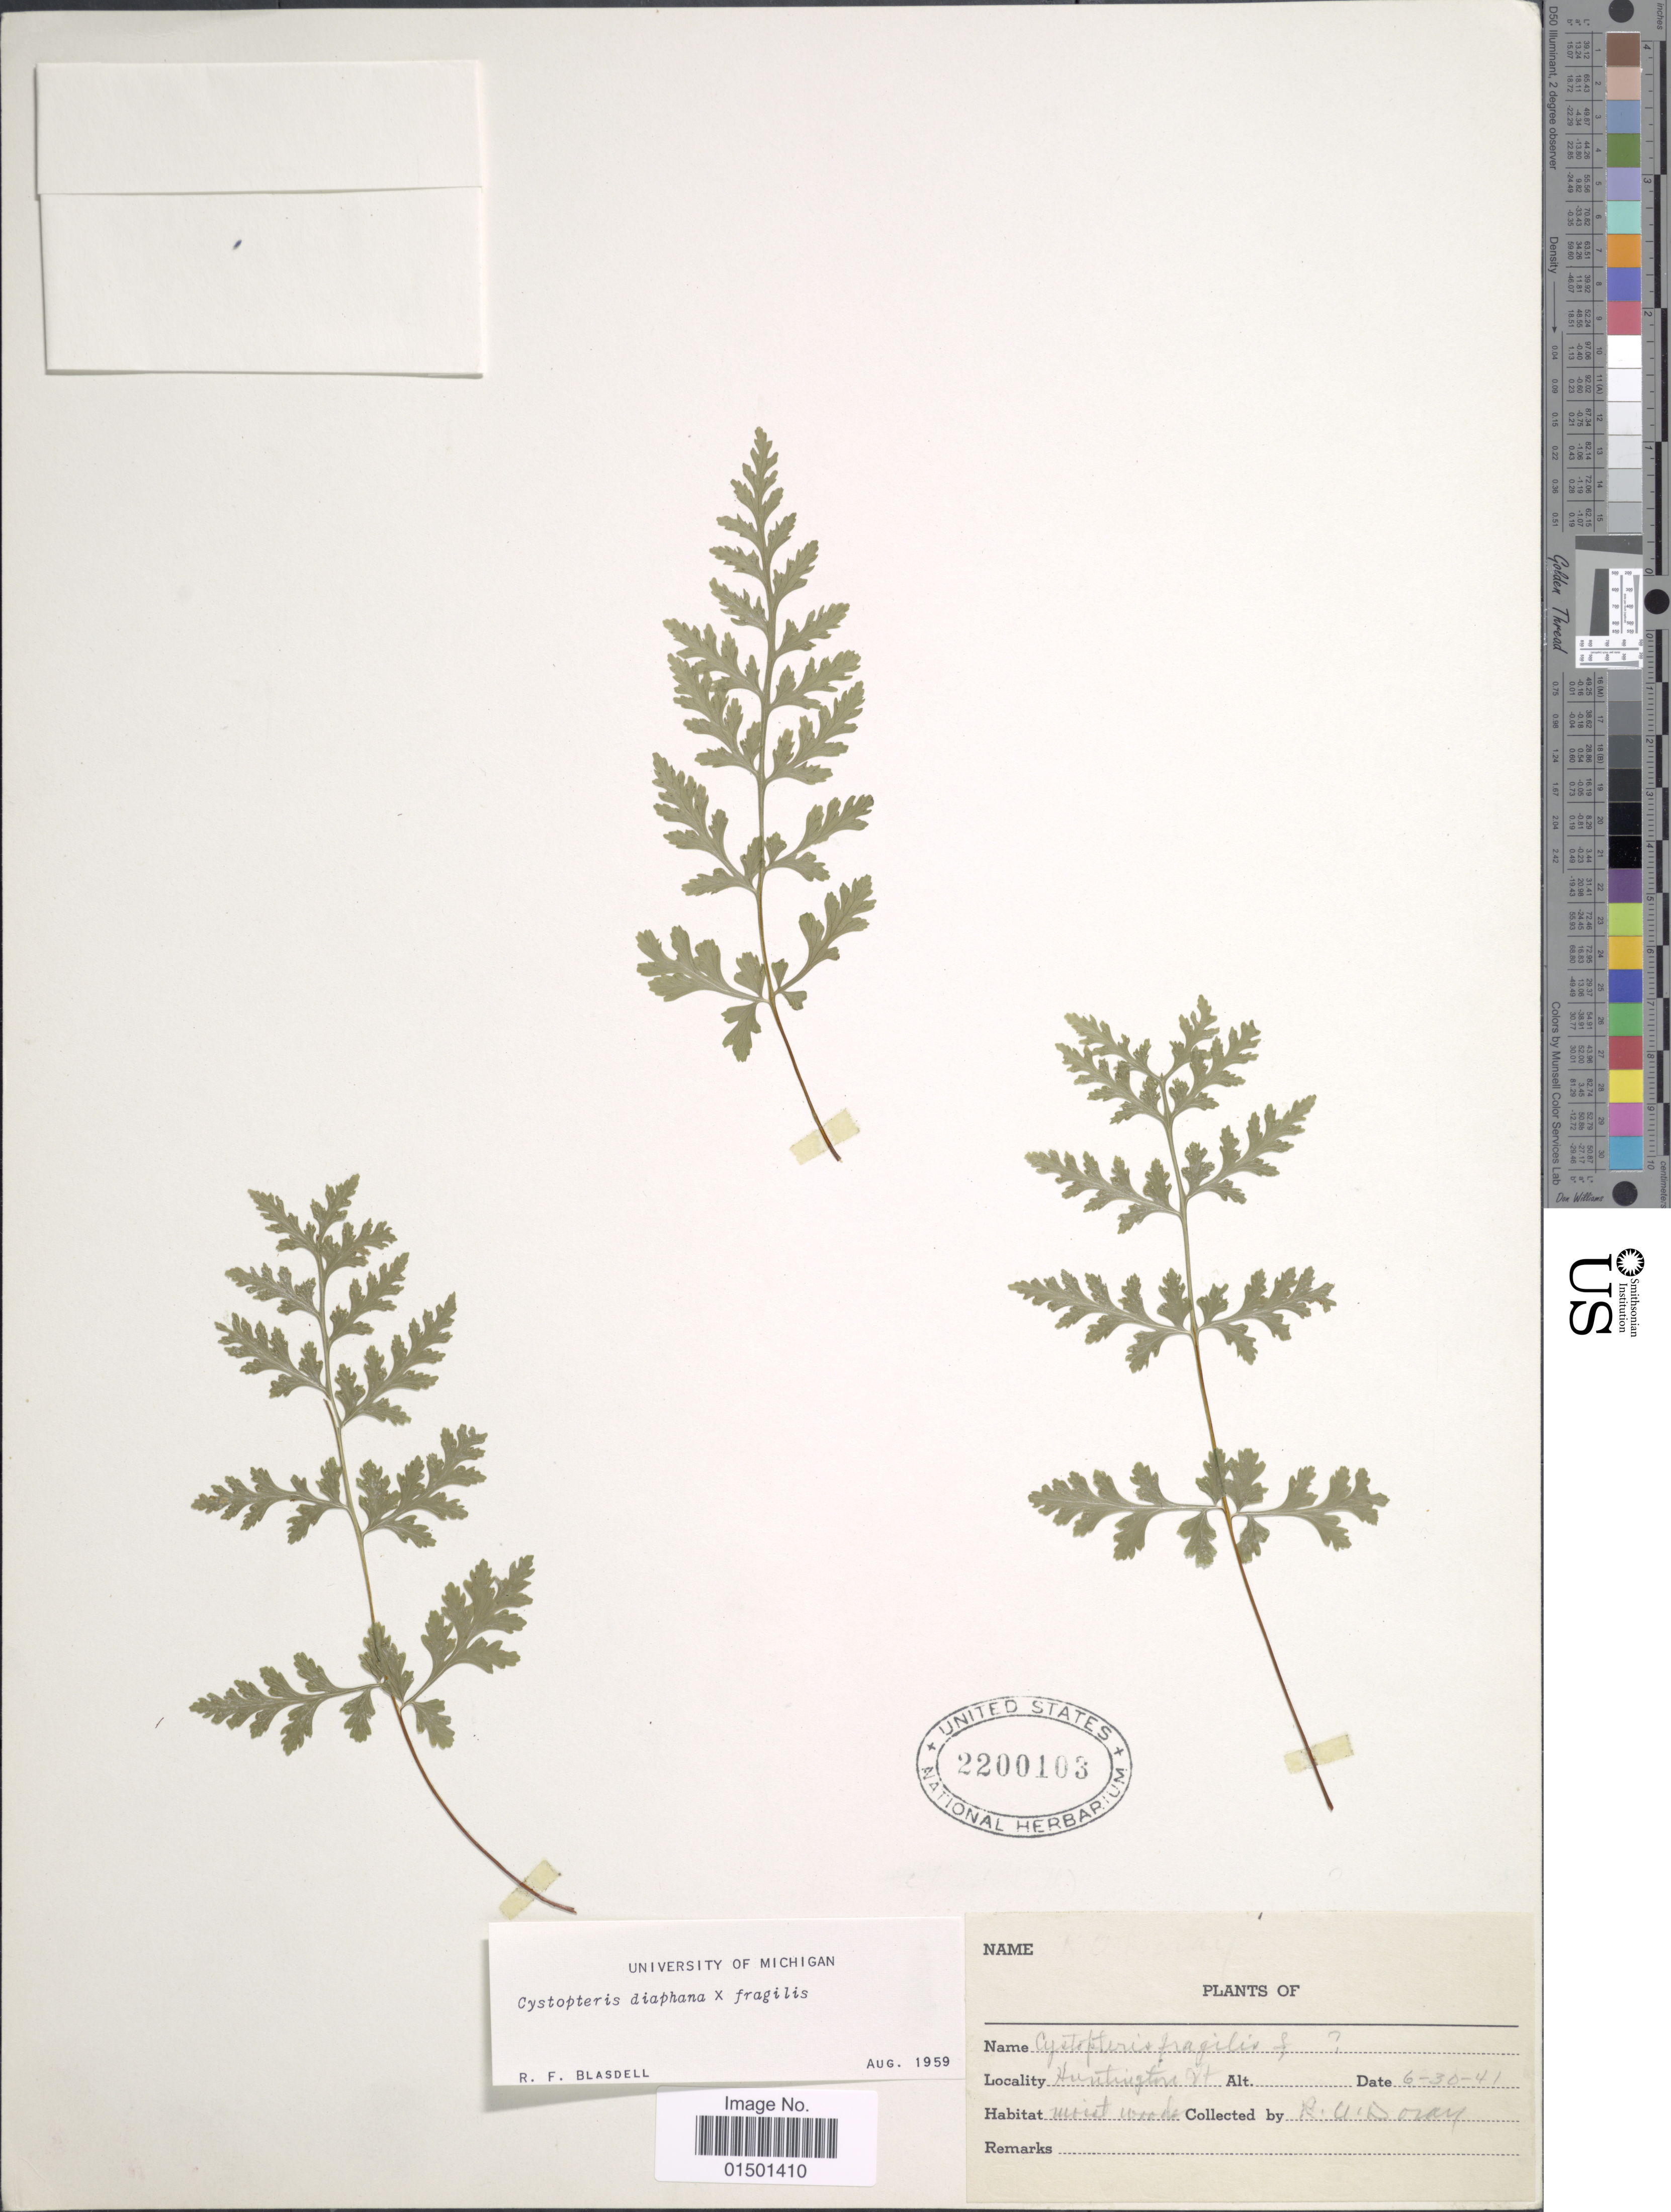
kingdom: Plantae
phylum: Tracheophyta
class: Polypodiopsida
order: Polypodiales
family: Cystopteridaceae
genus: Cystopteris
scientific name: Cystopteris diaphana x C. fragilis (L.) Bernh.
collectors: R. Doray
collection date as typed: Transcribed d/m/y: 30/6/41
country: United States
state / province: Vermont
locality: Huntington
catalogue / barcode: US 2200103